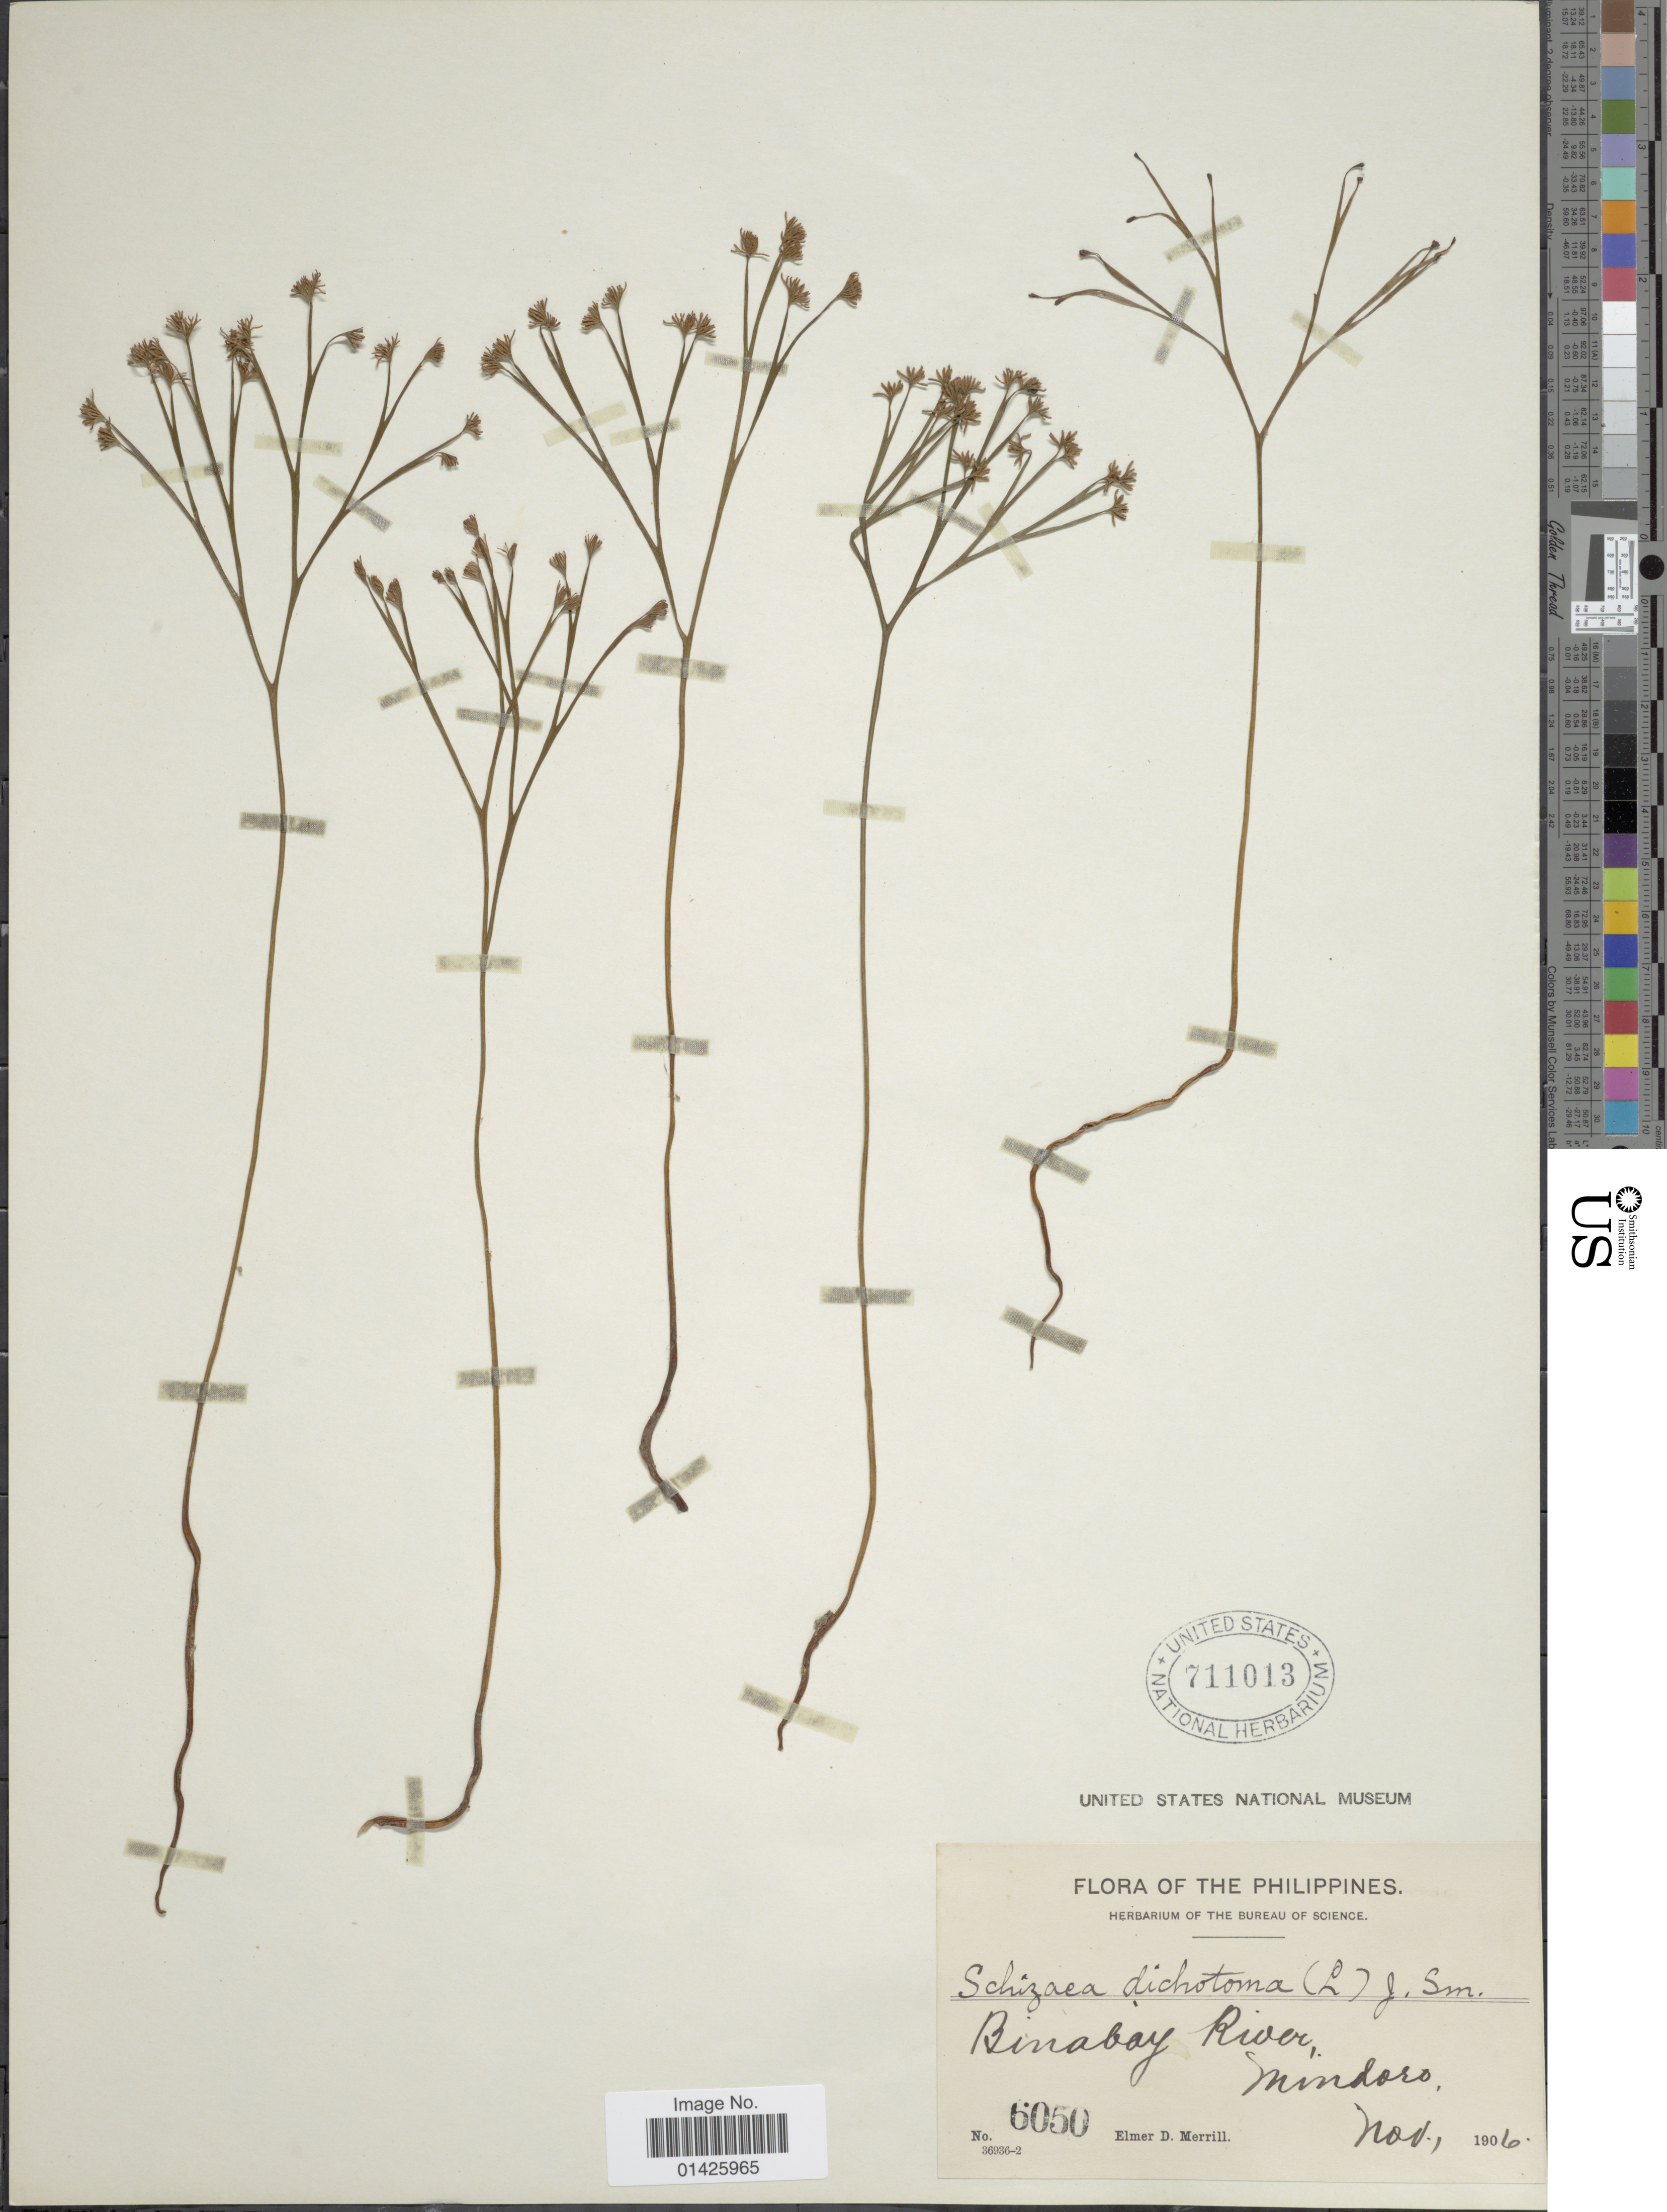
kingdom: Plantae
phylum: Tracheophyta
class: Polypodiopsida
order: Schizaeales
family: Schizaeaceae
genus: Schizaea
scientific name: Schizaea dichotoma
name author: (L.) J. Sm.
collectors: E. D. Merrill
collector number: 6050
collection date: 1906-11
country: Philippines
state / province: Mimaropa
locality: Binabay River, Mindoro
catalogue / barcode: US 711013